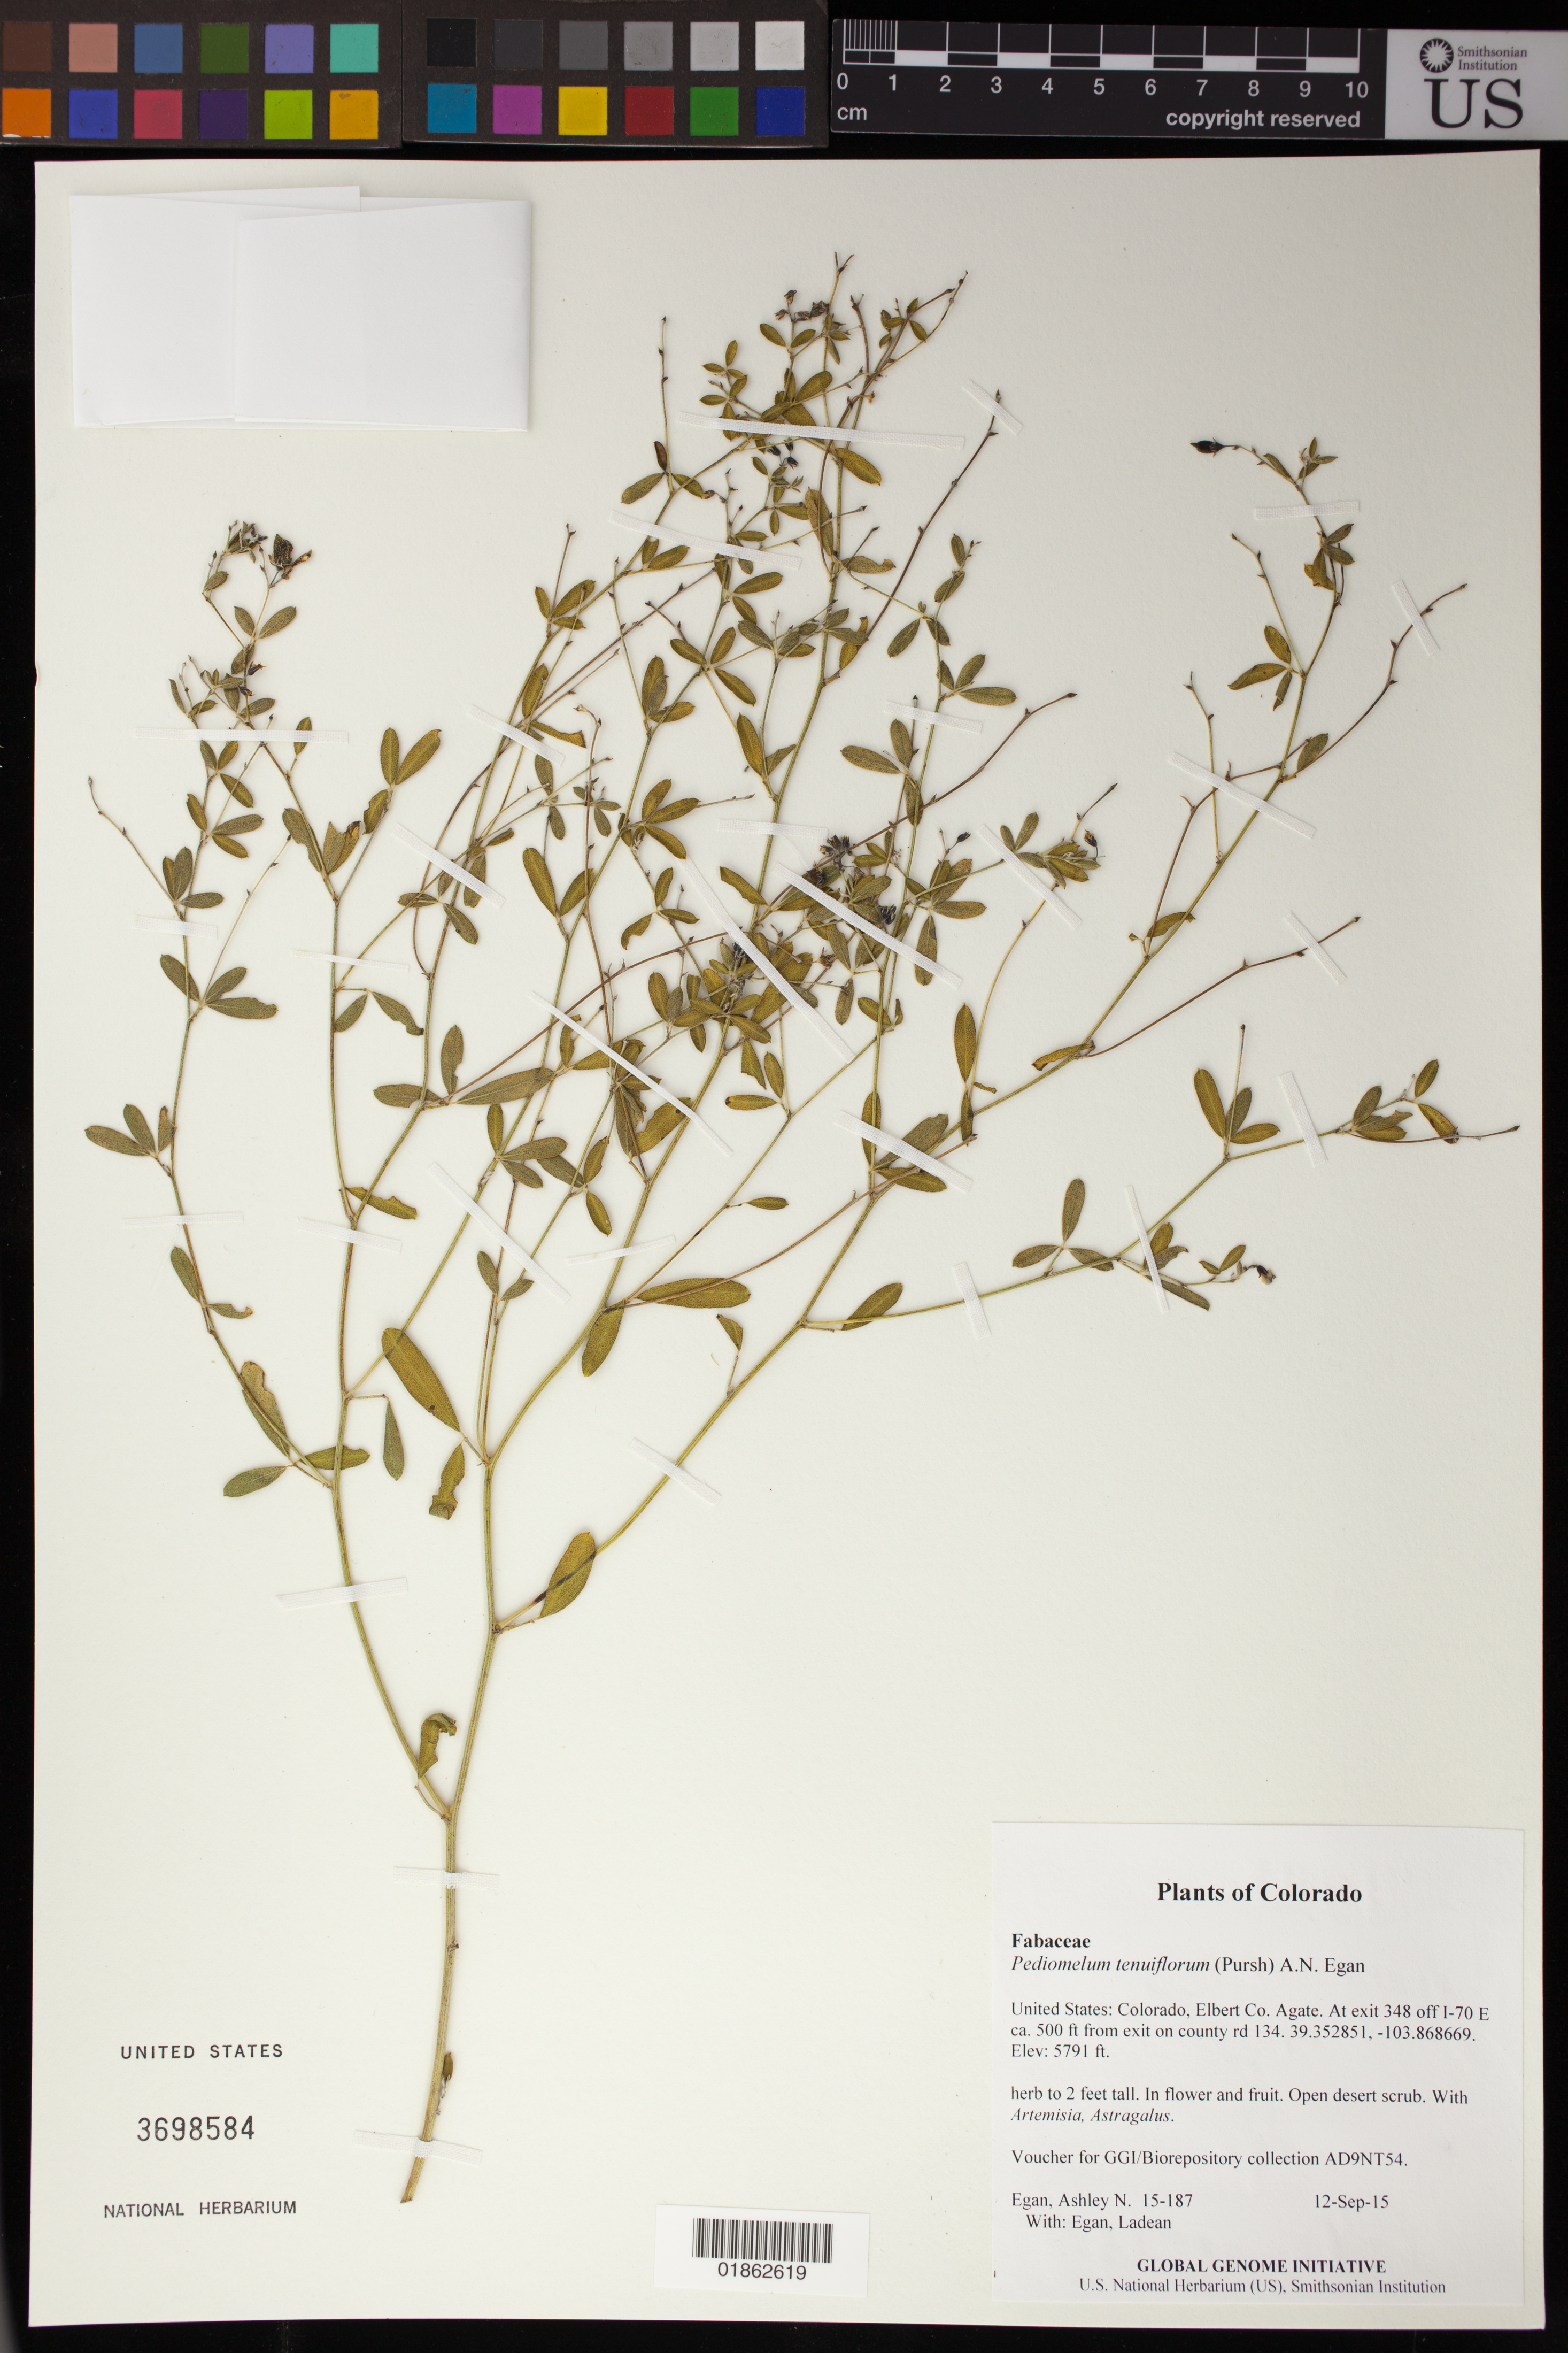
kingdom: Plantae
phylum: Tracheophyta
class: Magnoliopsida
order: Fabales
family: Fabaceae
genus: Pediomelum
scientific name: Pediomelum tenuiflorum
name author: (Pursh) A.N. Egan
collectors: A. N. Egan & L. Egan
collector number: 15-187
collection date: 2015-09-12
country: United States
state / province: Colorado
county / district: Elbert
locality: Agate. At exit 348 off I-70 E ca. 500 ft from exit on county rd 134.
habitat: Open desert scrub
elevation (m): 1765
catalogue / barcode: US 3698584